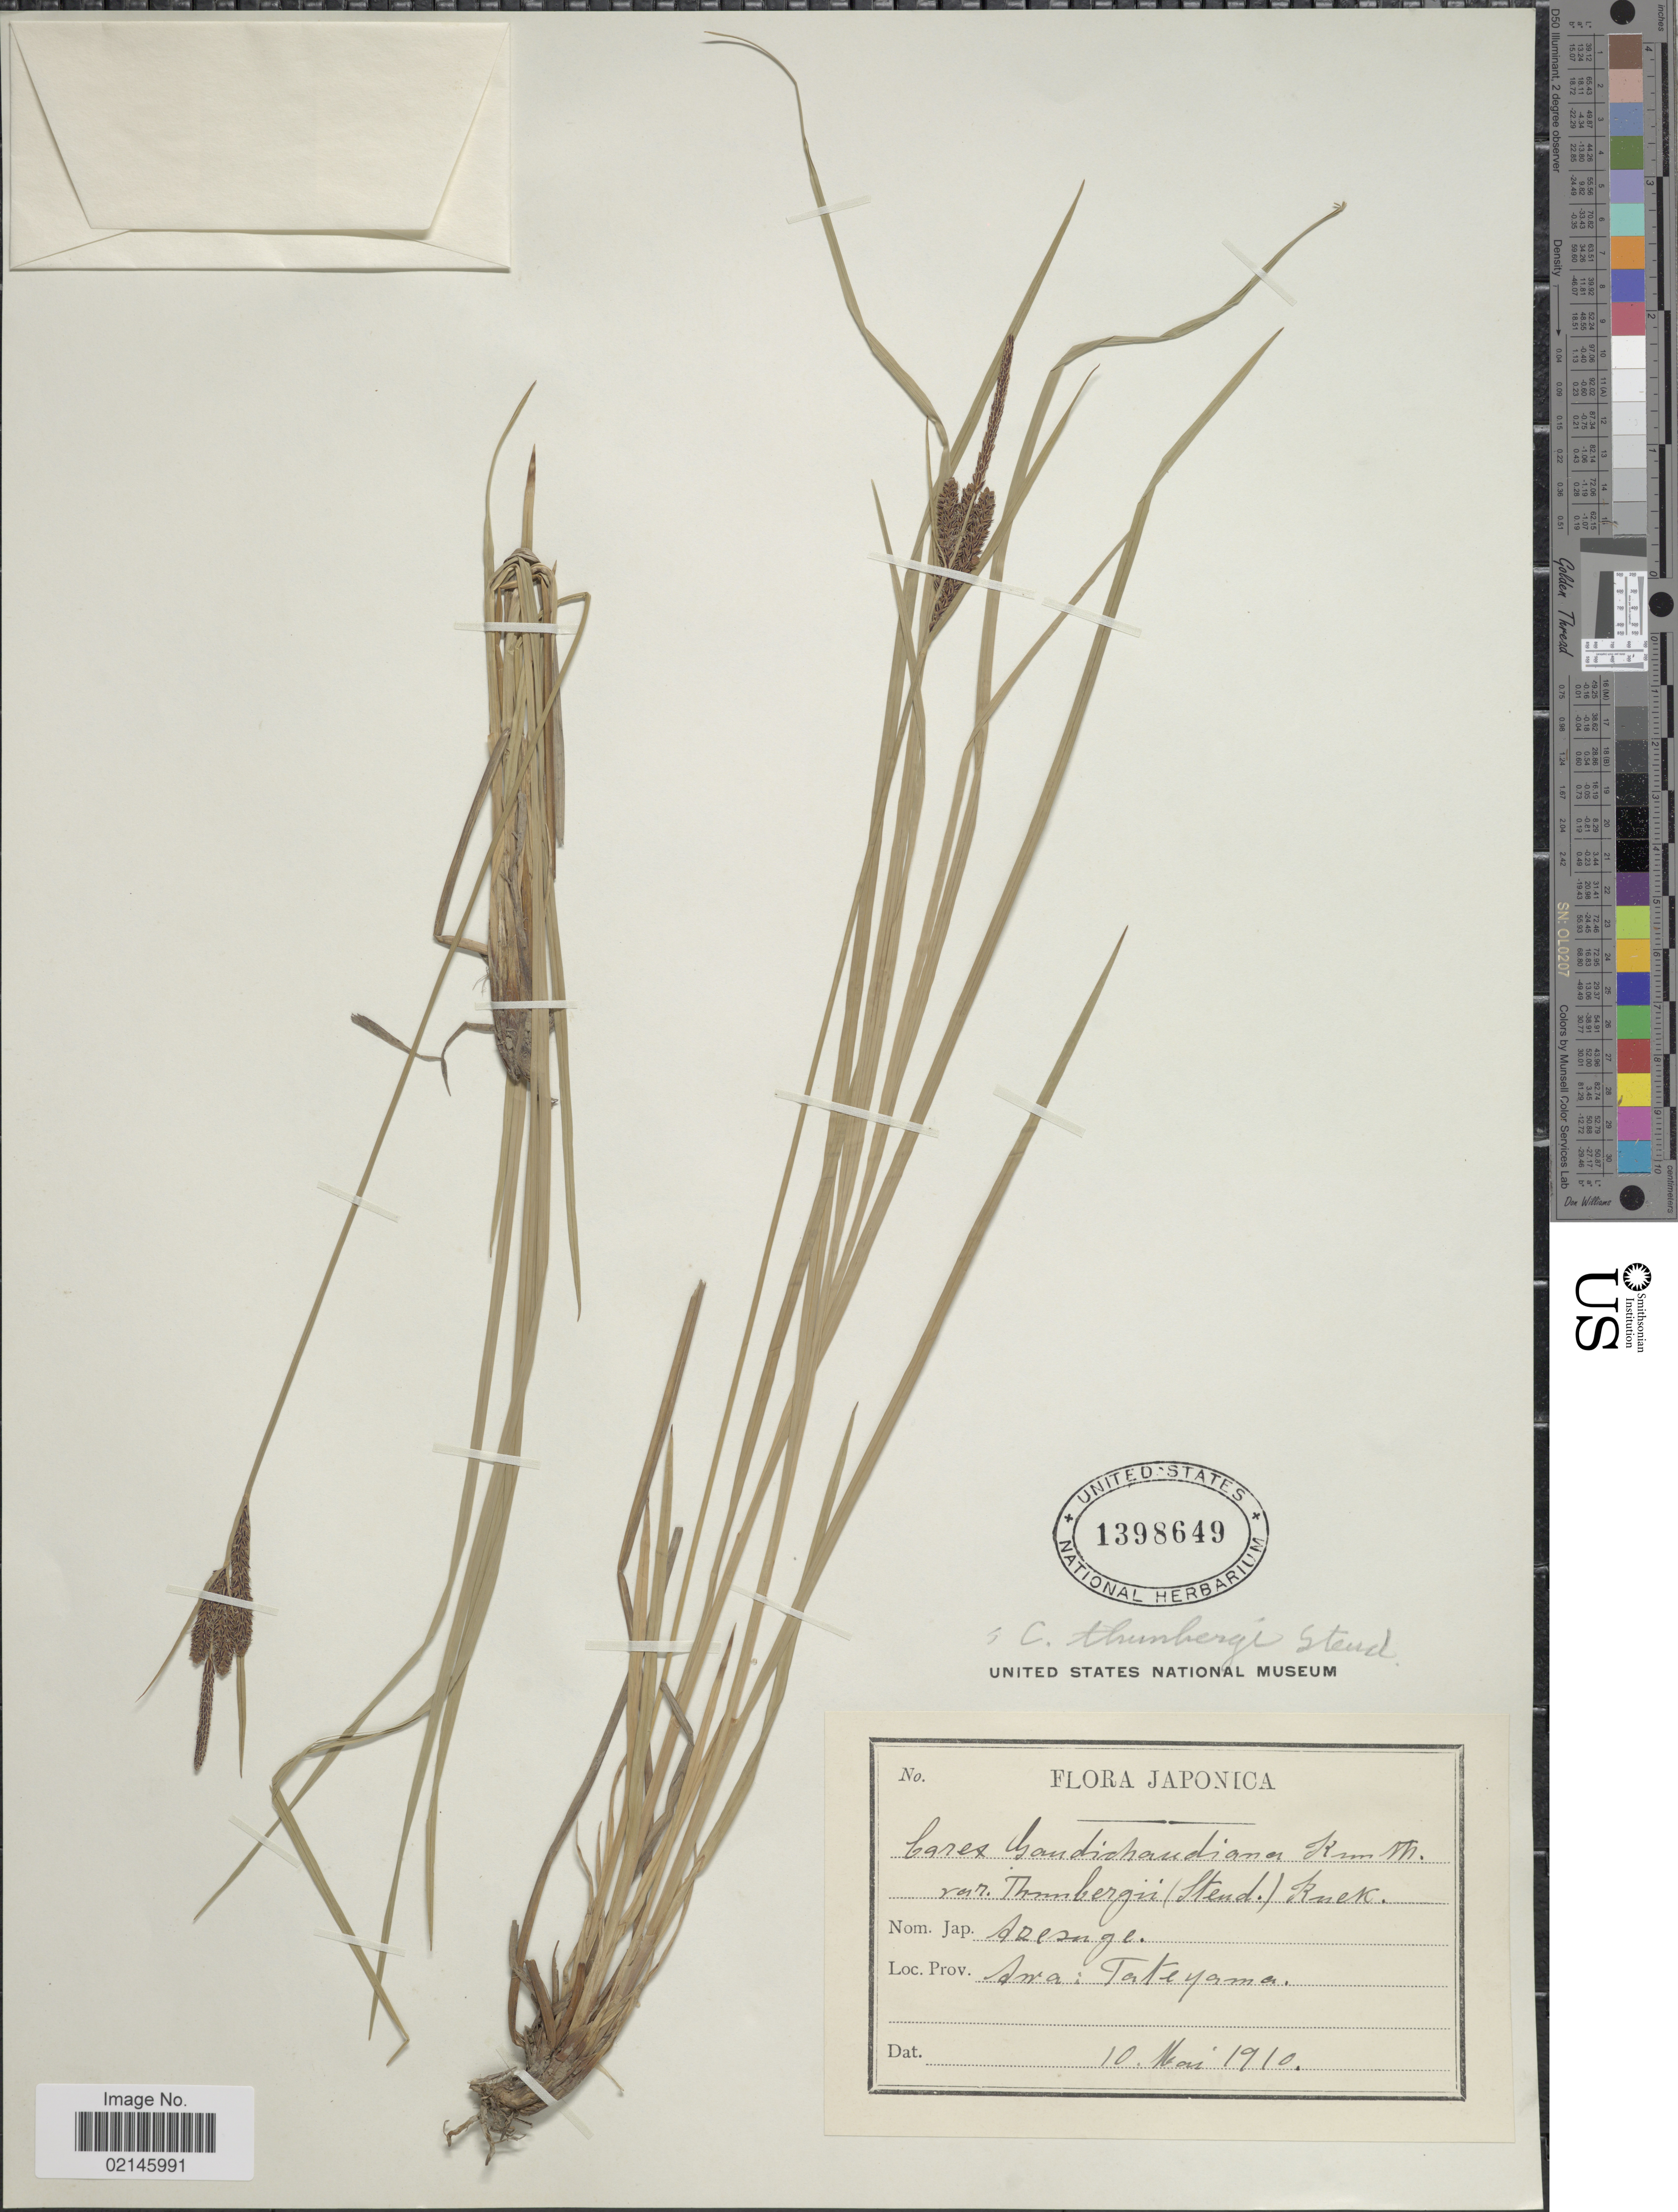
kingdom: Plantae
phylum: Tracheophyta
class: Liliopsida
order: Poales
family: Cyperaceae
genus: Carex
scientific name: Carex thunbergii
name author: Steud.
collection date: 1910-05-10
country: Japan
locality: Iwa: Tateyama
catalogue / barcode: US 1398649